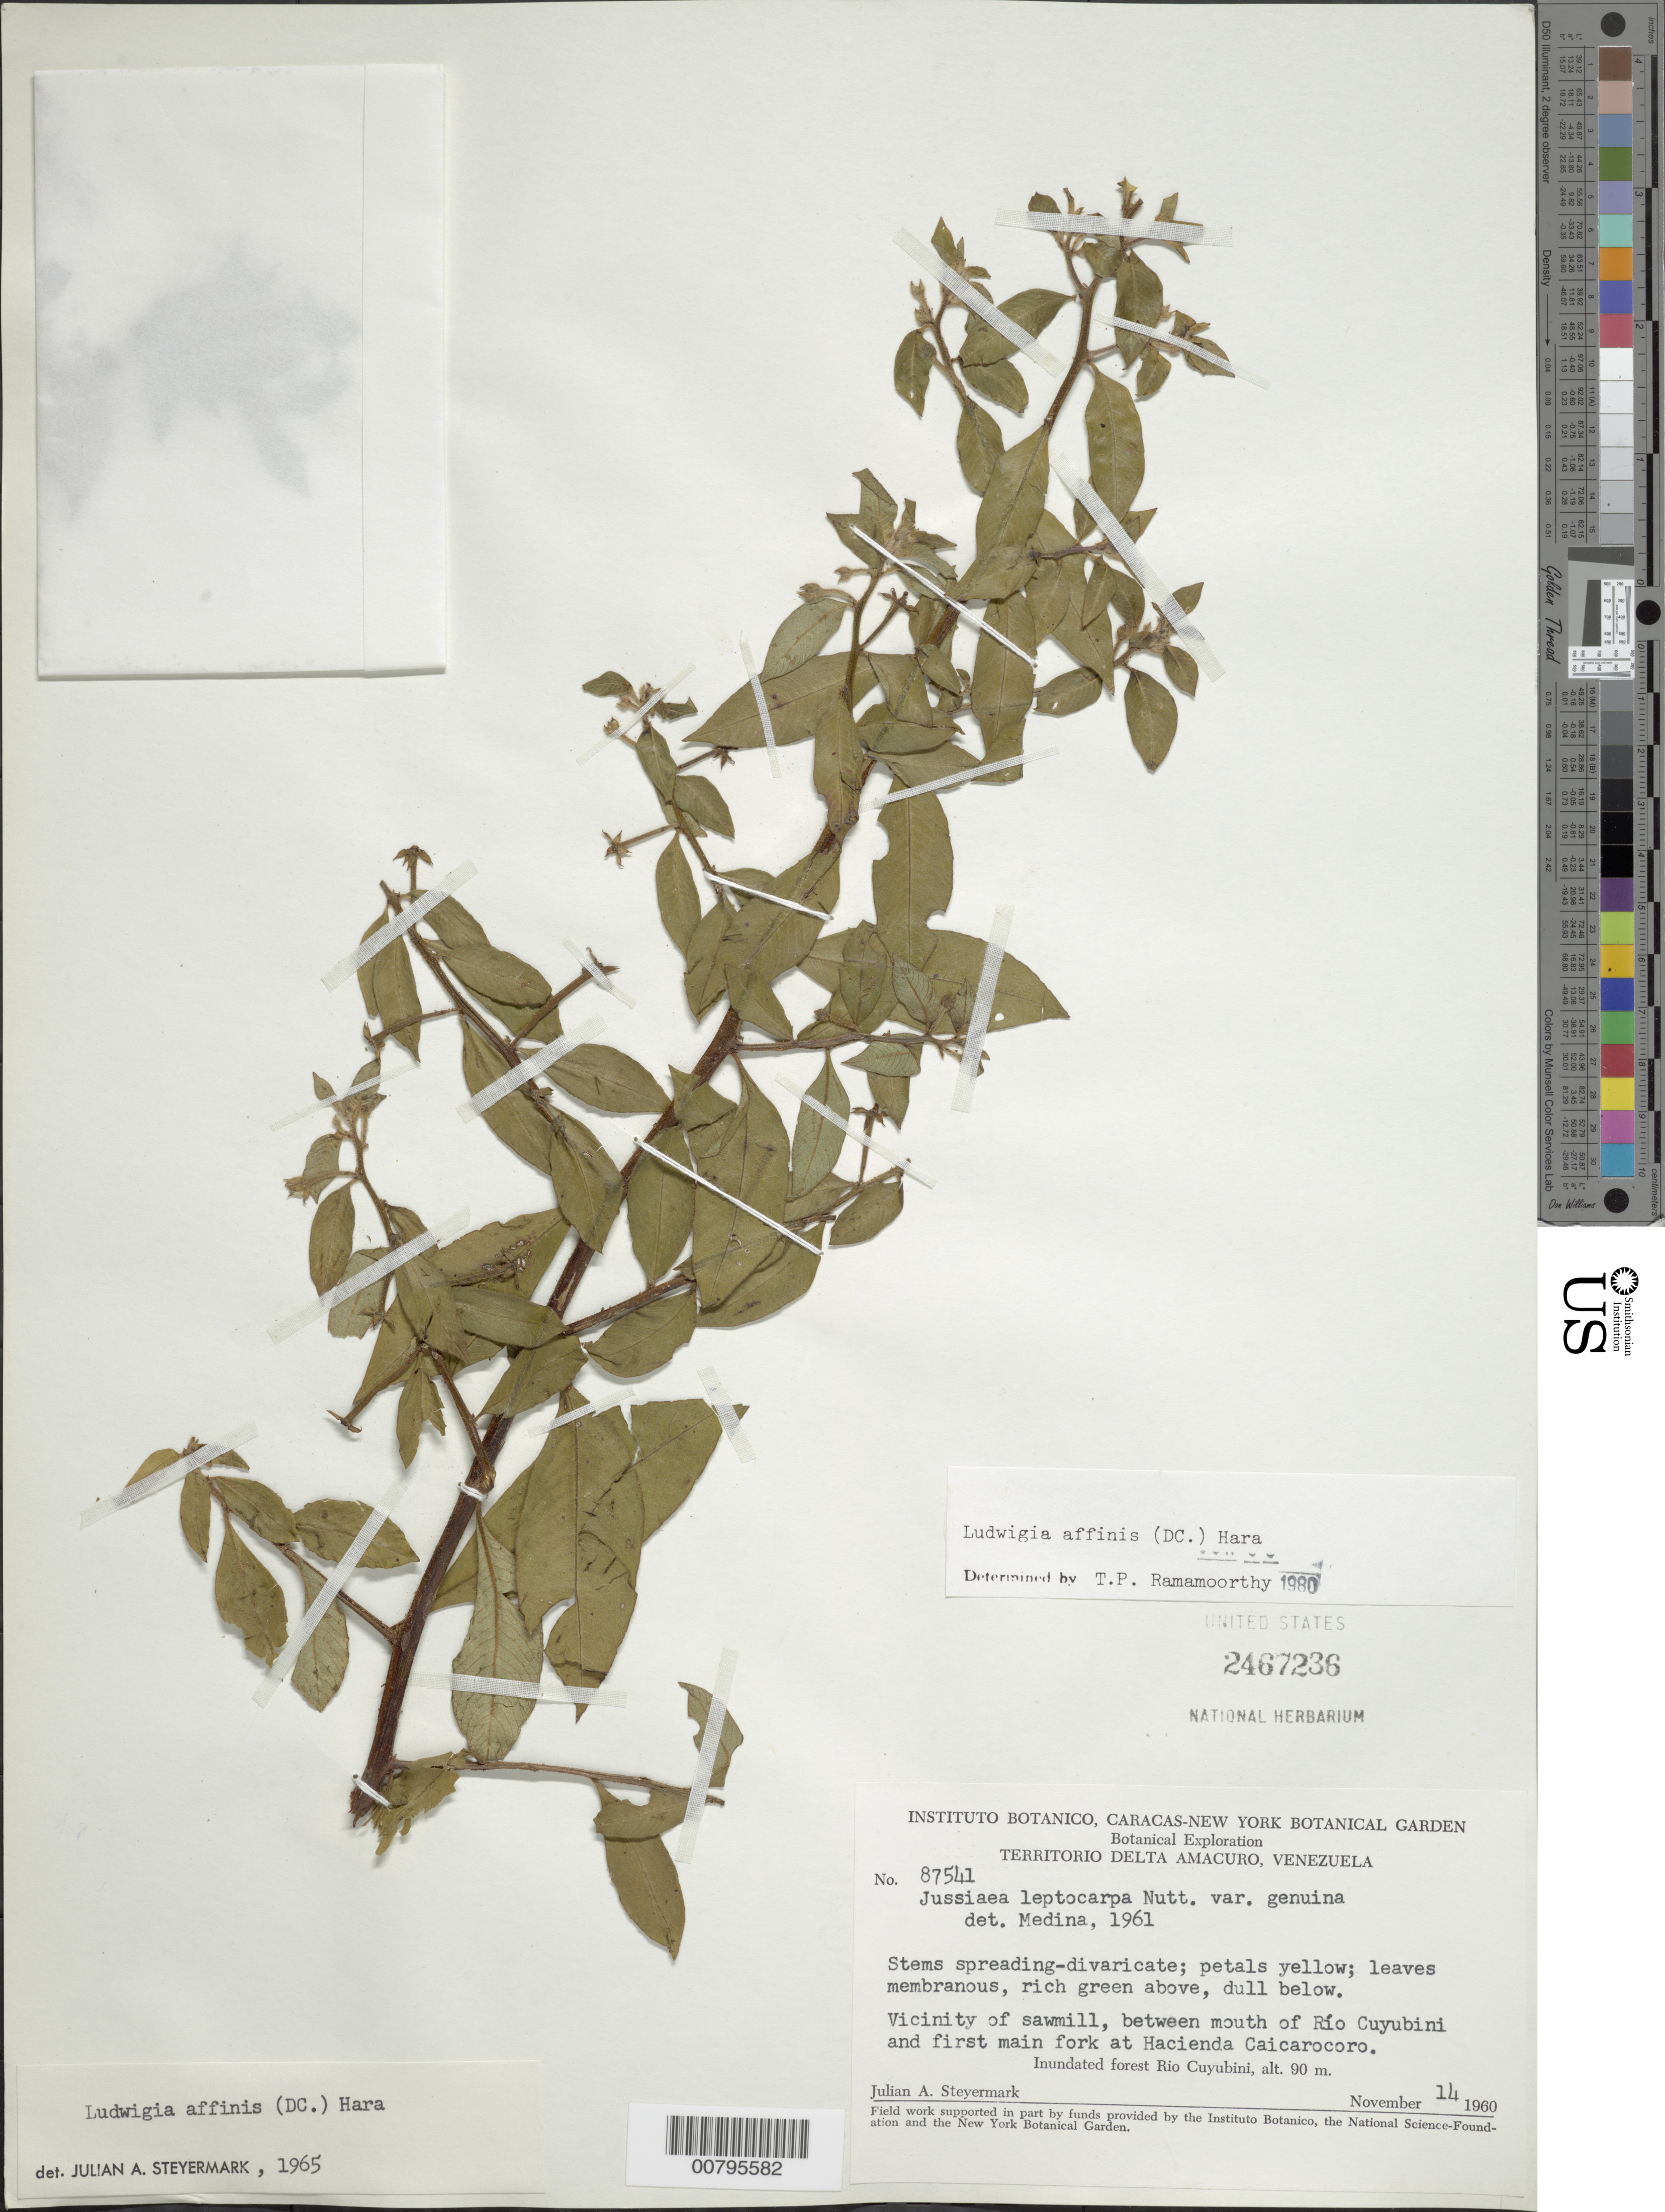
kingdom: Plantae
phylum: Tracheophyta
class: Magnoliopsida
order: Myrtales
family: Onagraceae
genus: Ludwigia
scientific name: Ludwigia affinis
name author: (DC.) H. Hara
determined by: Ramamoorthy, T. P.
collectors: J. Steyermark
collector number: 87541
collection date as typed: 14-Nov-60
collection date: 1960-11-14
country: Venezuela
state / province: Delta Amacuro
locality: Río Cuyubini, vic of sawmill, between mouth of Río Cuyubini and first main fork at Hacienda Caicarocoro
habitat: Inundated forest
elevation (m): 90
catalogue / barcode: US 2467236